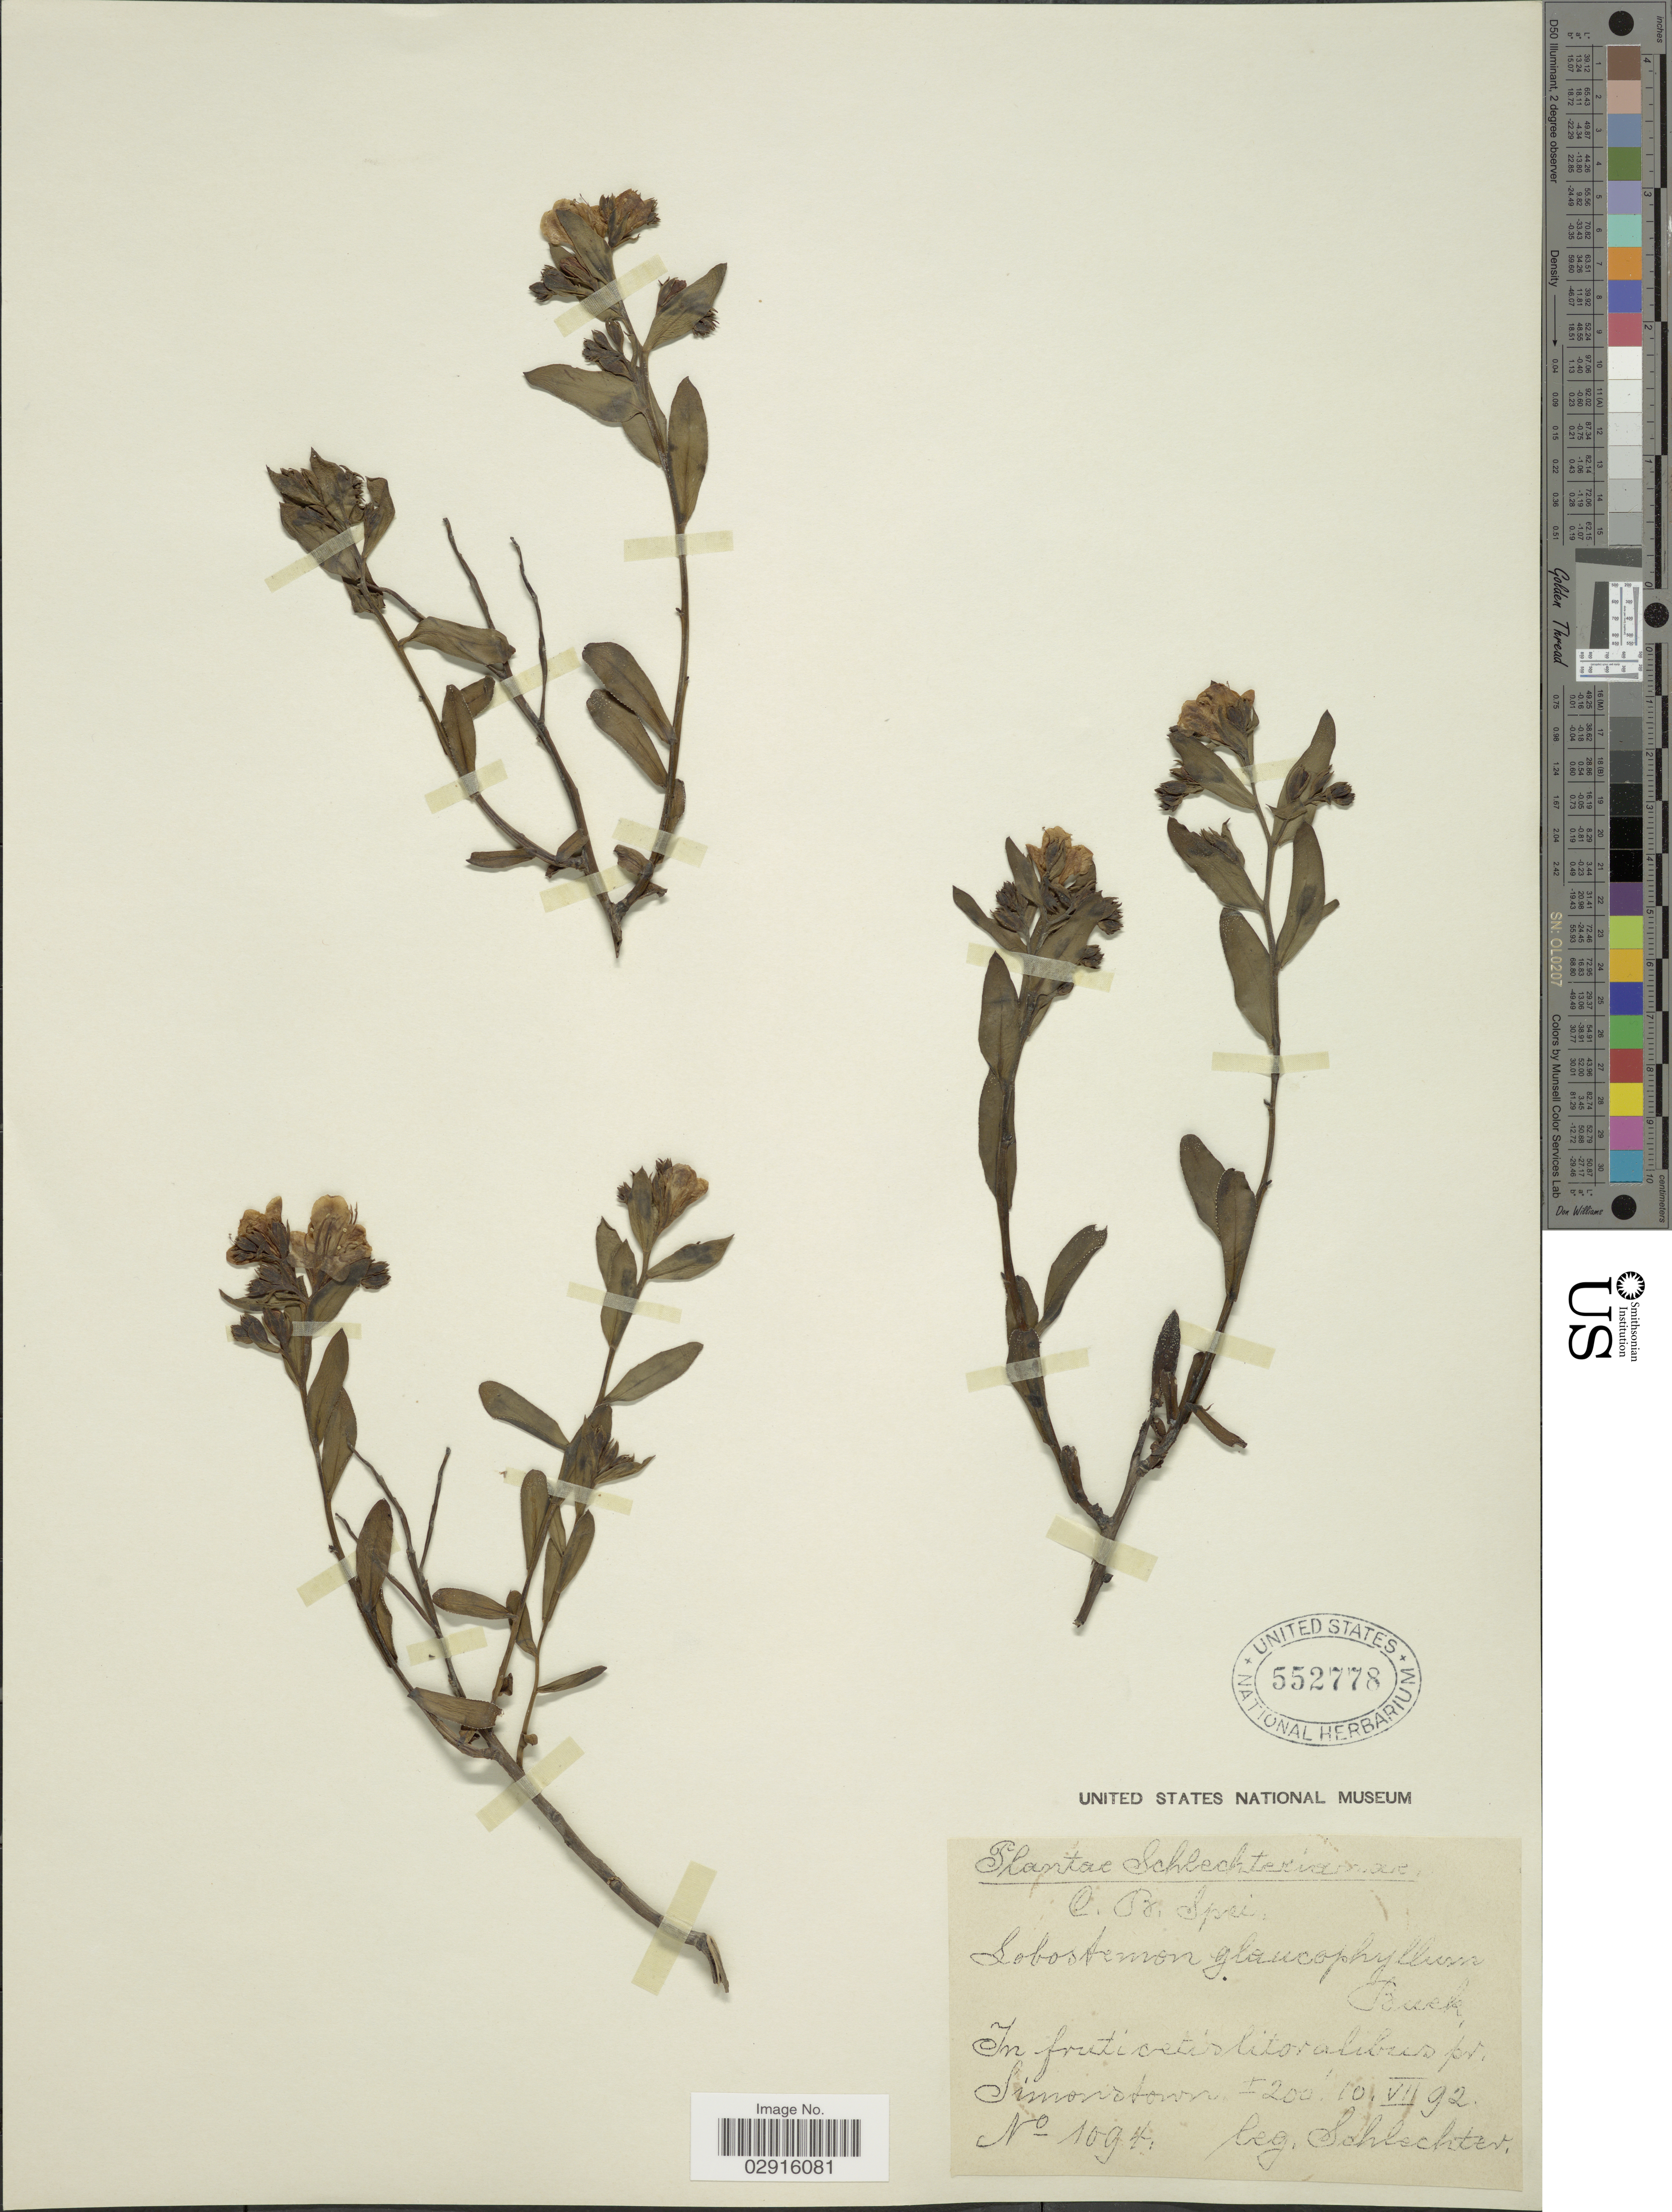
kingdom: Plantae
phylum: Tracheophyta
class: Magnoliopsida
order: Boraginales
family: Boraginaceae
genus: Lobostemon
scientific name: Lobostemon glaucophyllus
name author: (Jacq.) H. Buek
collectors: Schlechter, --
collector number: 1094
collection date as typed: Transcribed d/m/y: 10/7/92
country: South Africa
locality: C.B.Spei. In fruticetis litoralibus pr. Simonstown.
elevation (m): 61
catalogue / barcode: US 552778